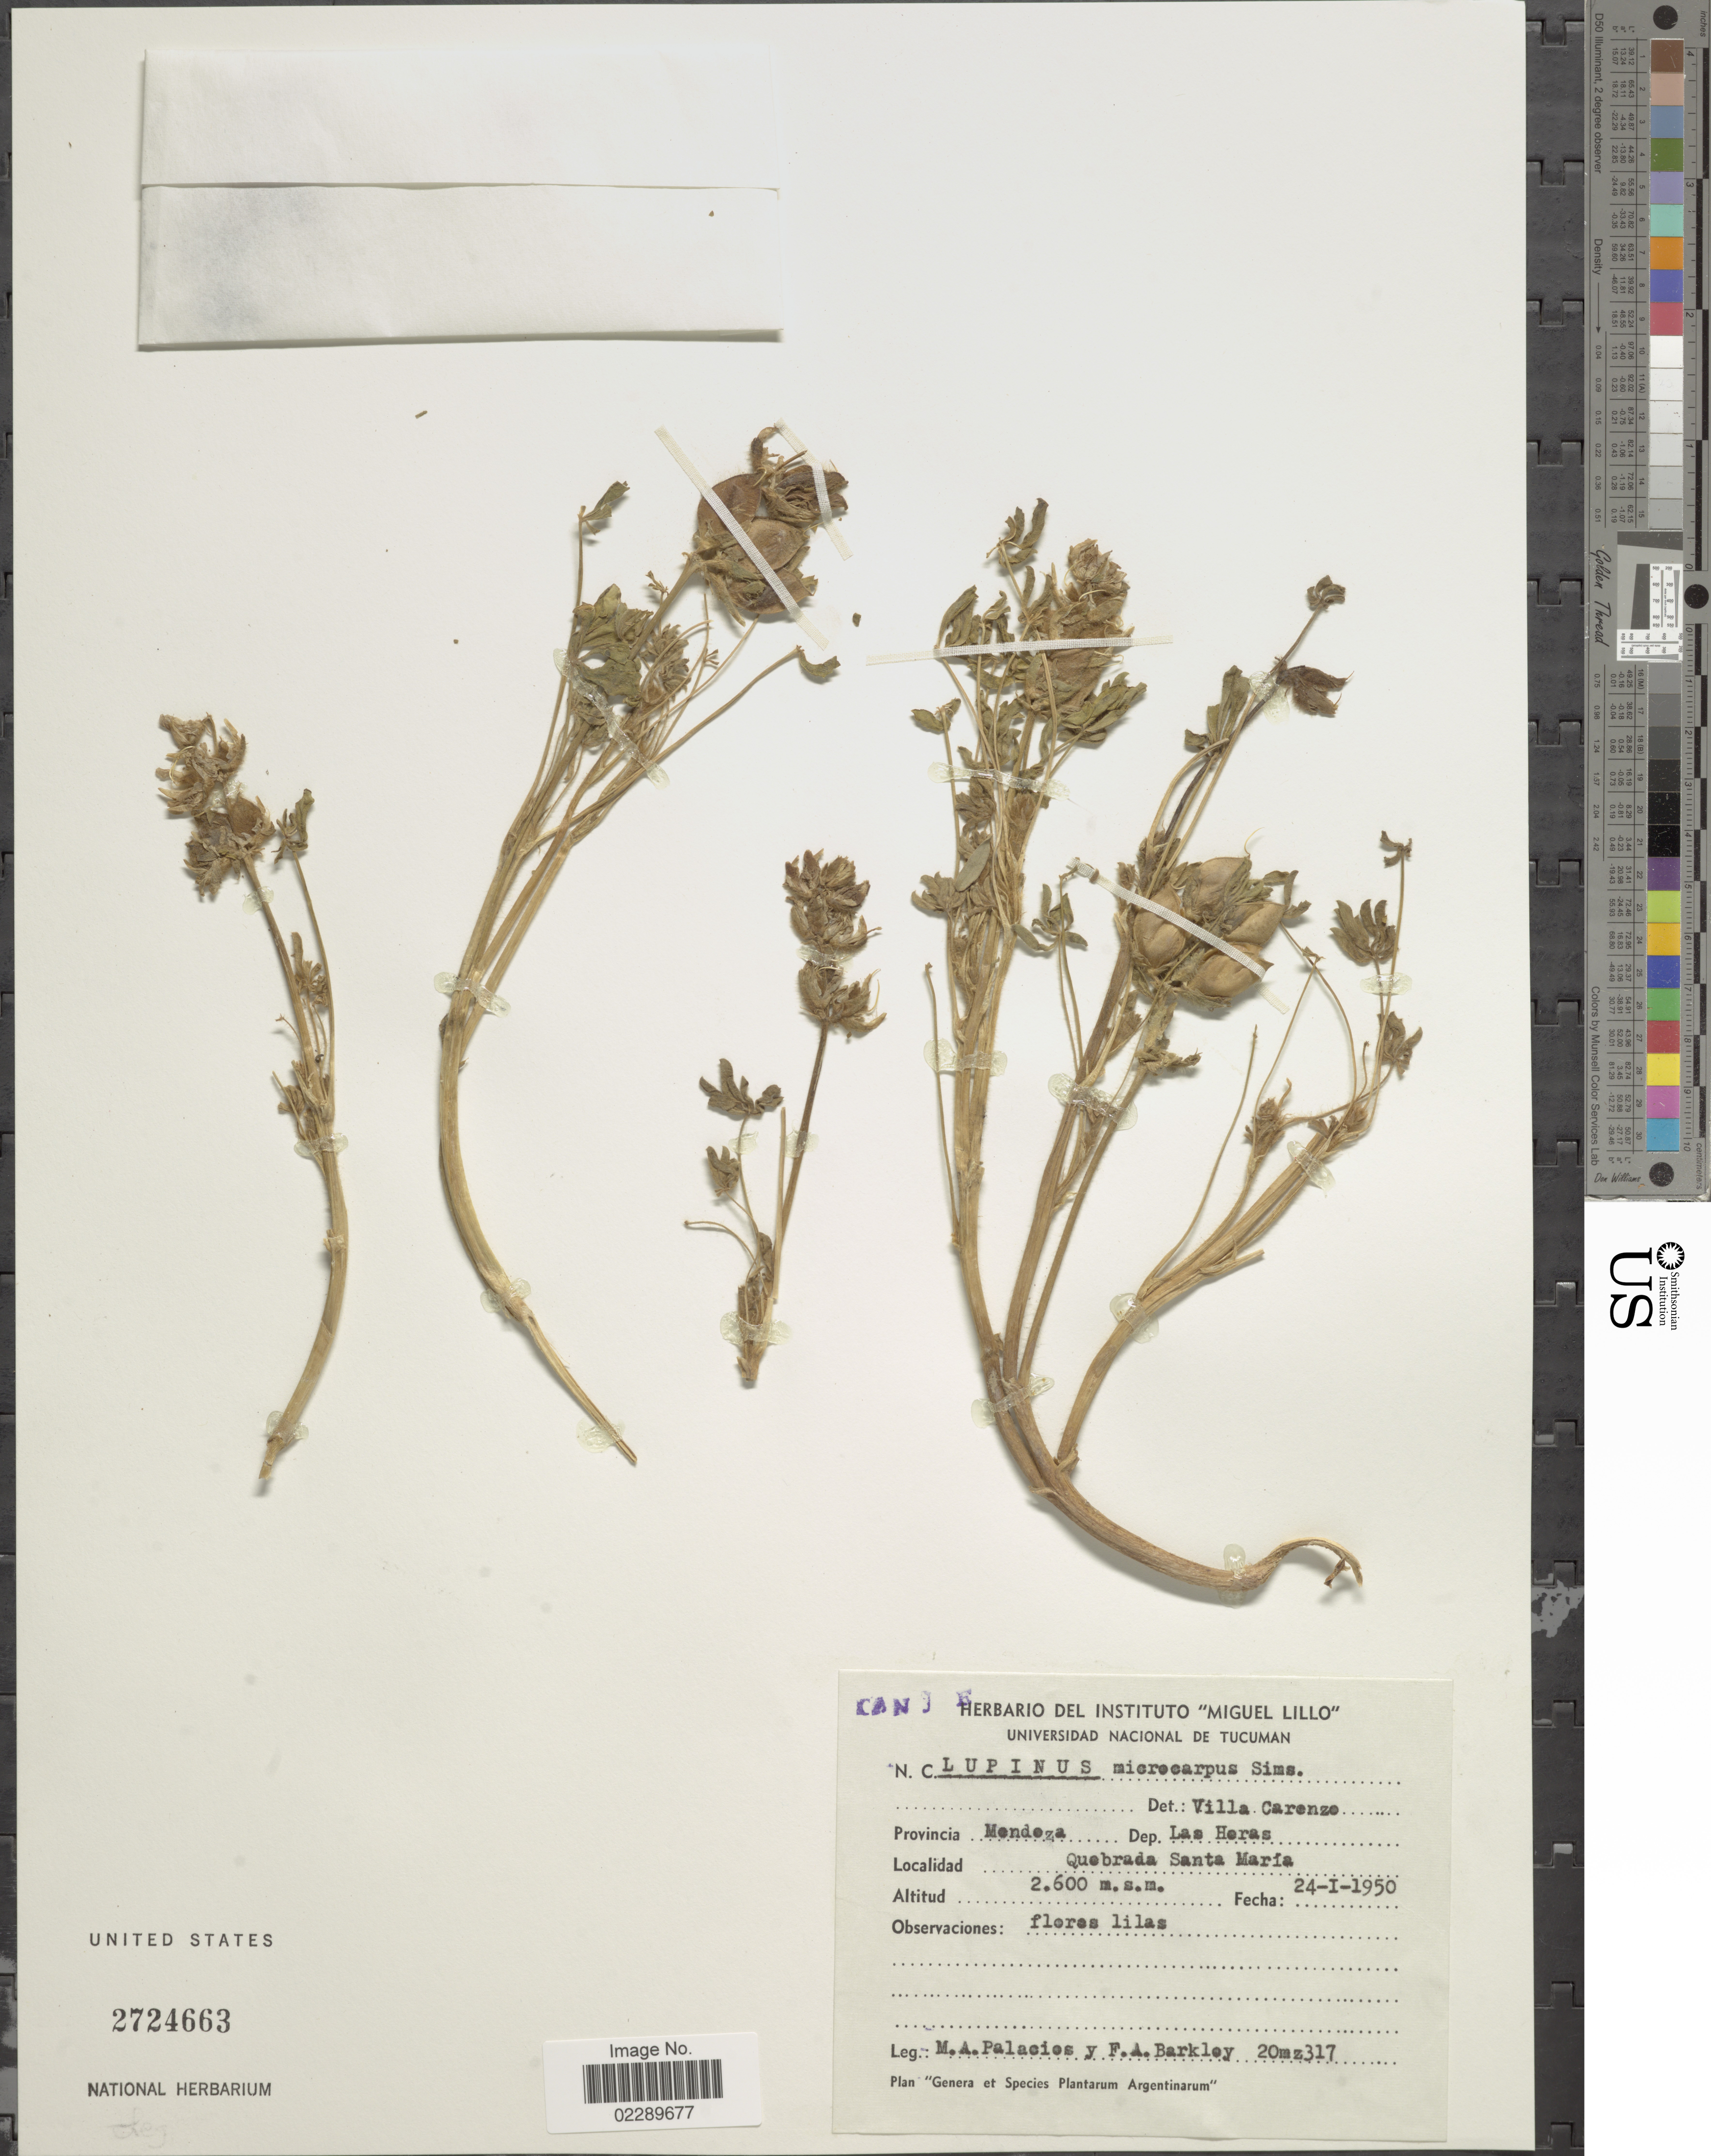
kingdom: Plantae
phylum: Tracheophyta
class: Magnoliopsida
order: Fabales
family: Fabaceae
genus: Lupinus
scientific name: Lupinus microcarpus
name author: Sims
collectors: M. Palacios & F. A. Barkley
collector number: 20mz317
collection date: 1950-01-24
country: Argentina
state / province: Mendoza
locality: Provincia Mendoza. Dep. Las Heras. Quebrada Santa María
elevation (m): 2600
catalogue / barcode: US 2724663